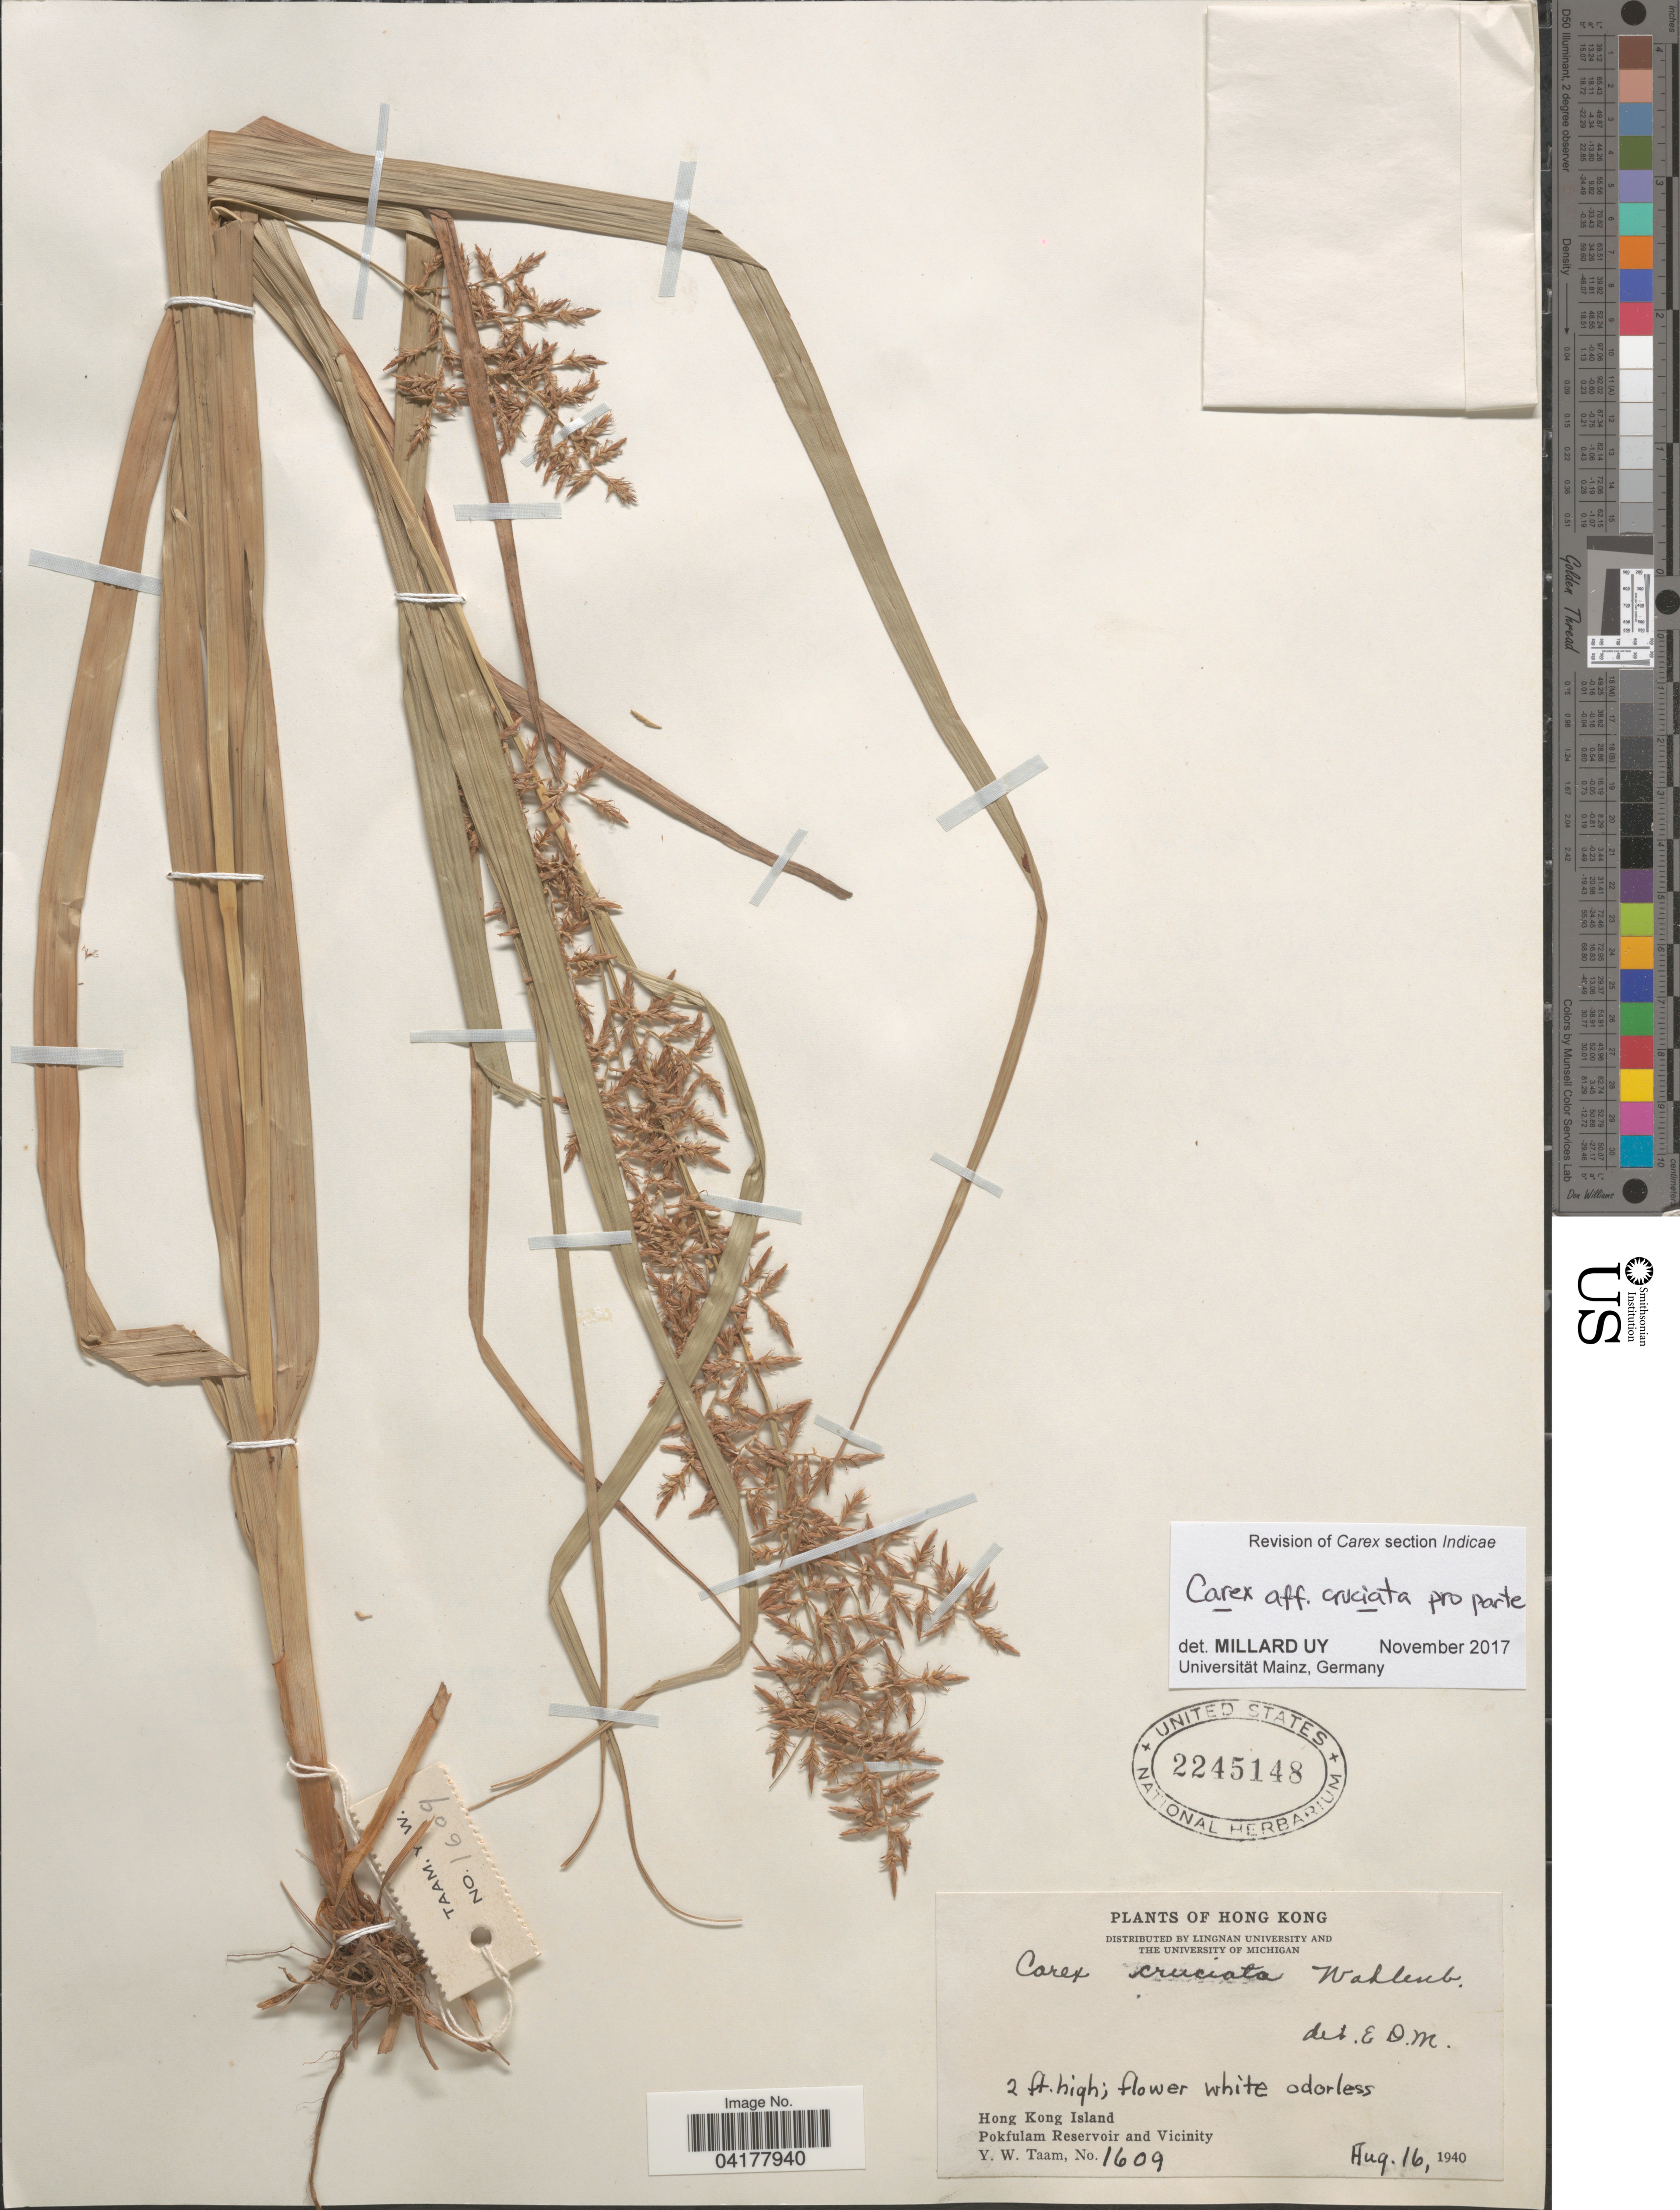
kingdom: Plantae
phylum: Tracheophyta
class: Liliopsida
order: Poales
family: Cyperaceae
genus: Carex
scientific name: Carex cruciata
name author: Wahlenb.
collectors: Y. W. Taam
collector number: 1609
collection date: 1940-08-16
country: China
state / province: Hong Kong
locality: Hong Kong Island. Pokfulam Reservoir and Vicinity.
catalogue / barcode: US 2245148